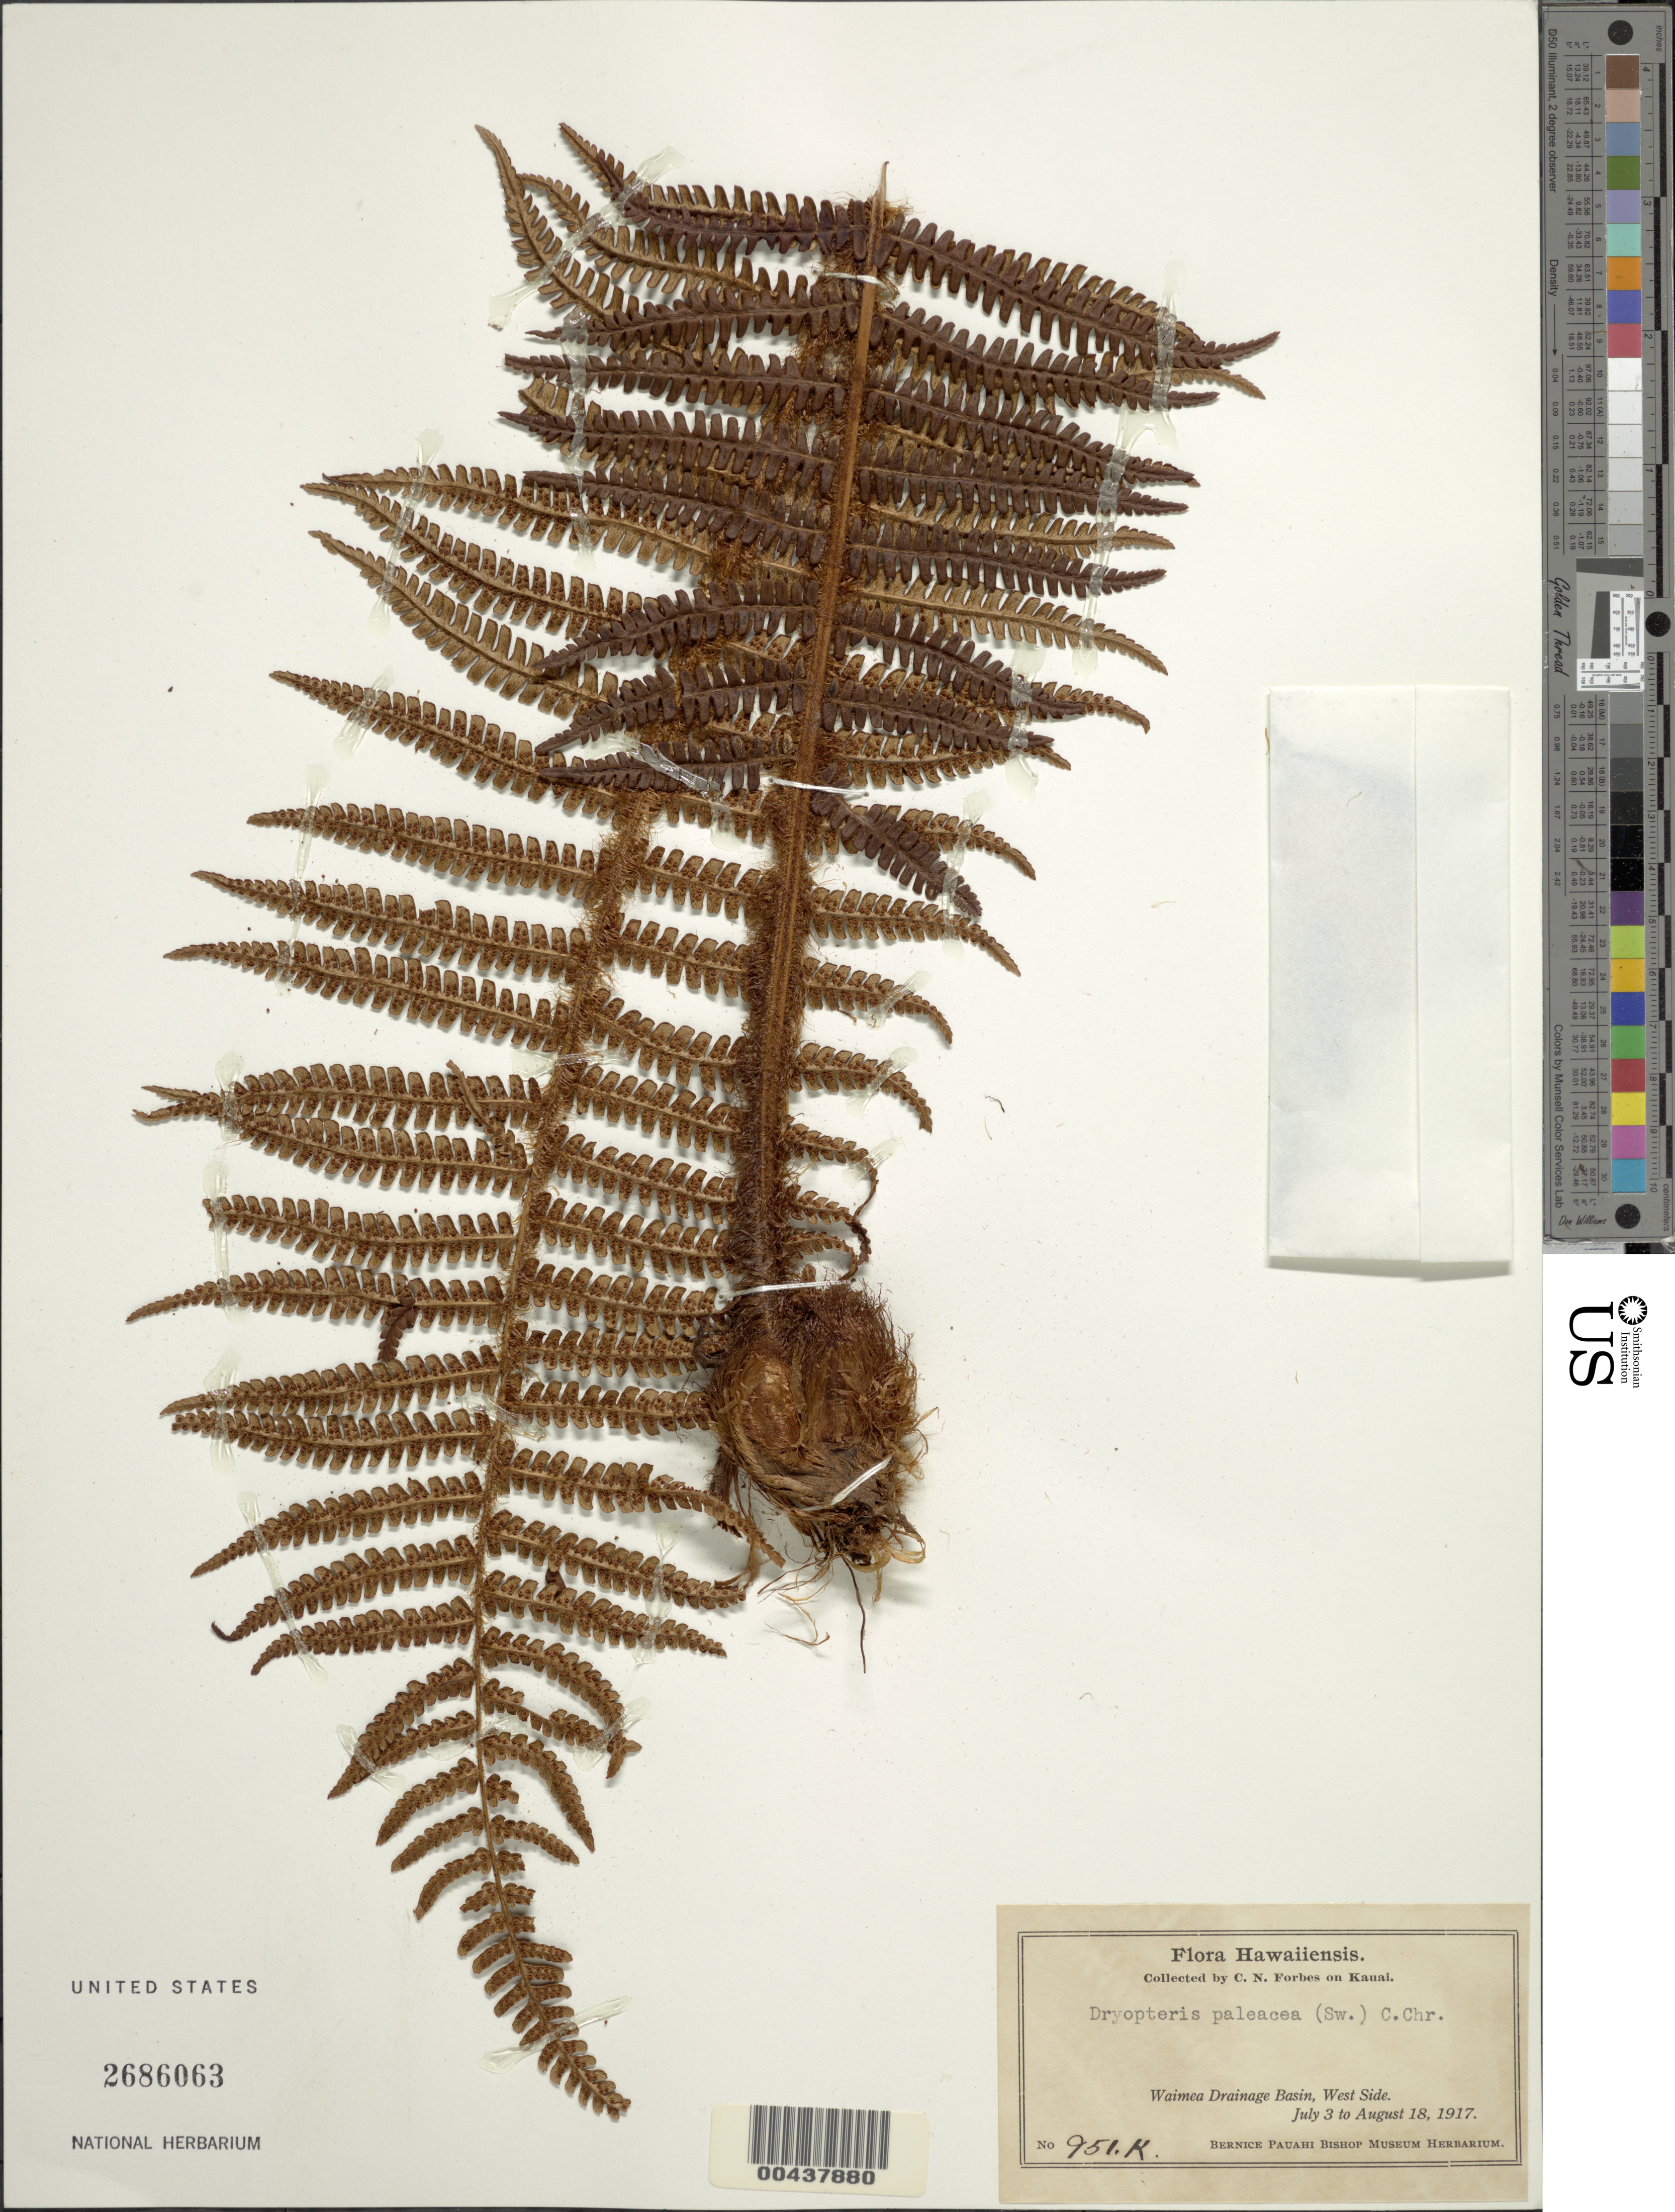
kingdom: Plantae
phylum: Tracheophyta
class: Polypodiopsida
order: Polypodiales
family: Dryopteridaceae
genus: Dryopteris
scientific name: Dryopteris wallichiana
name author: (Spreng.) Hyl.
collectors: C. N. Forbes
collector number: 951.K.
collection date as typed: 3 Jul 1917 to 18 Aug 1917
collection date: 1917-07-03/1917-08-18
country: United States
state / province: Hawaii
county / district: Kauai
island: Kaua'i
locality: Waimea Drainage Basin, W side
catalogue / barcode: US 2686063